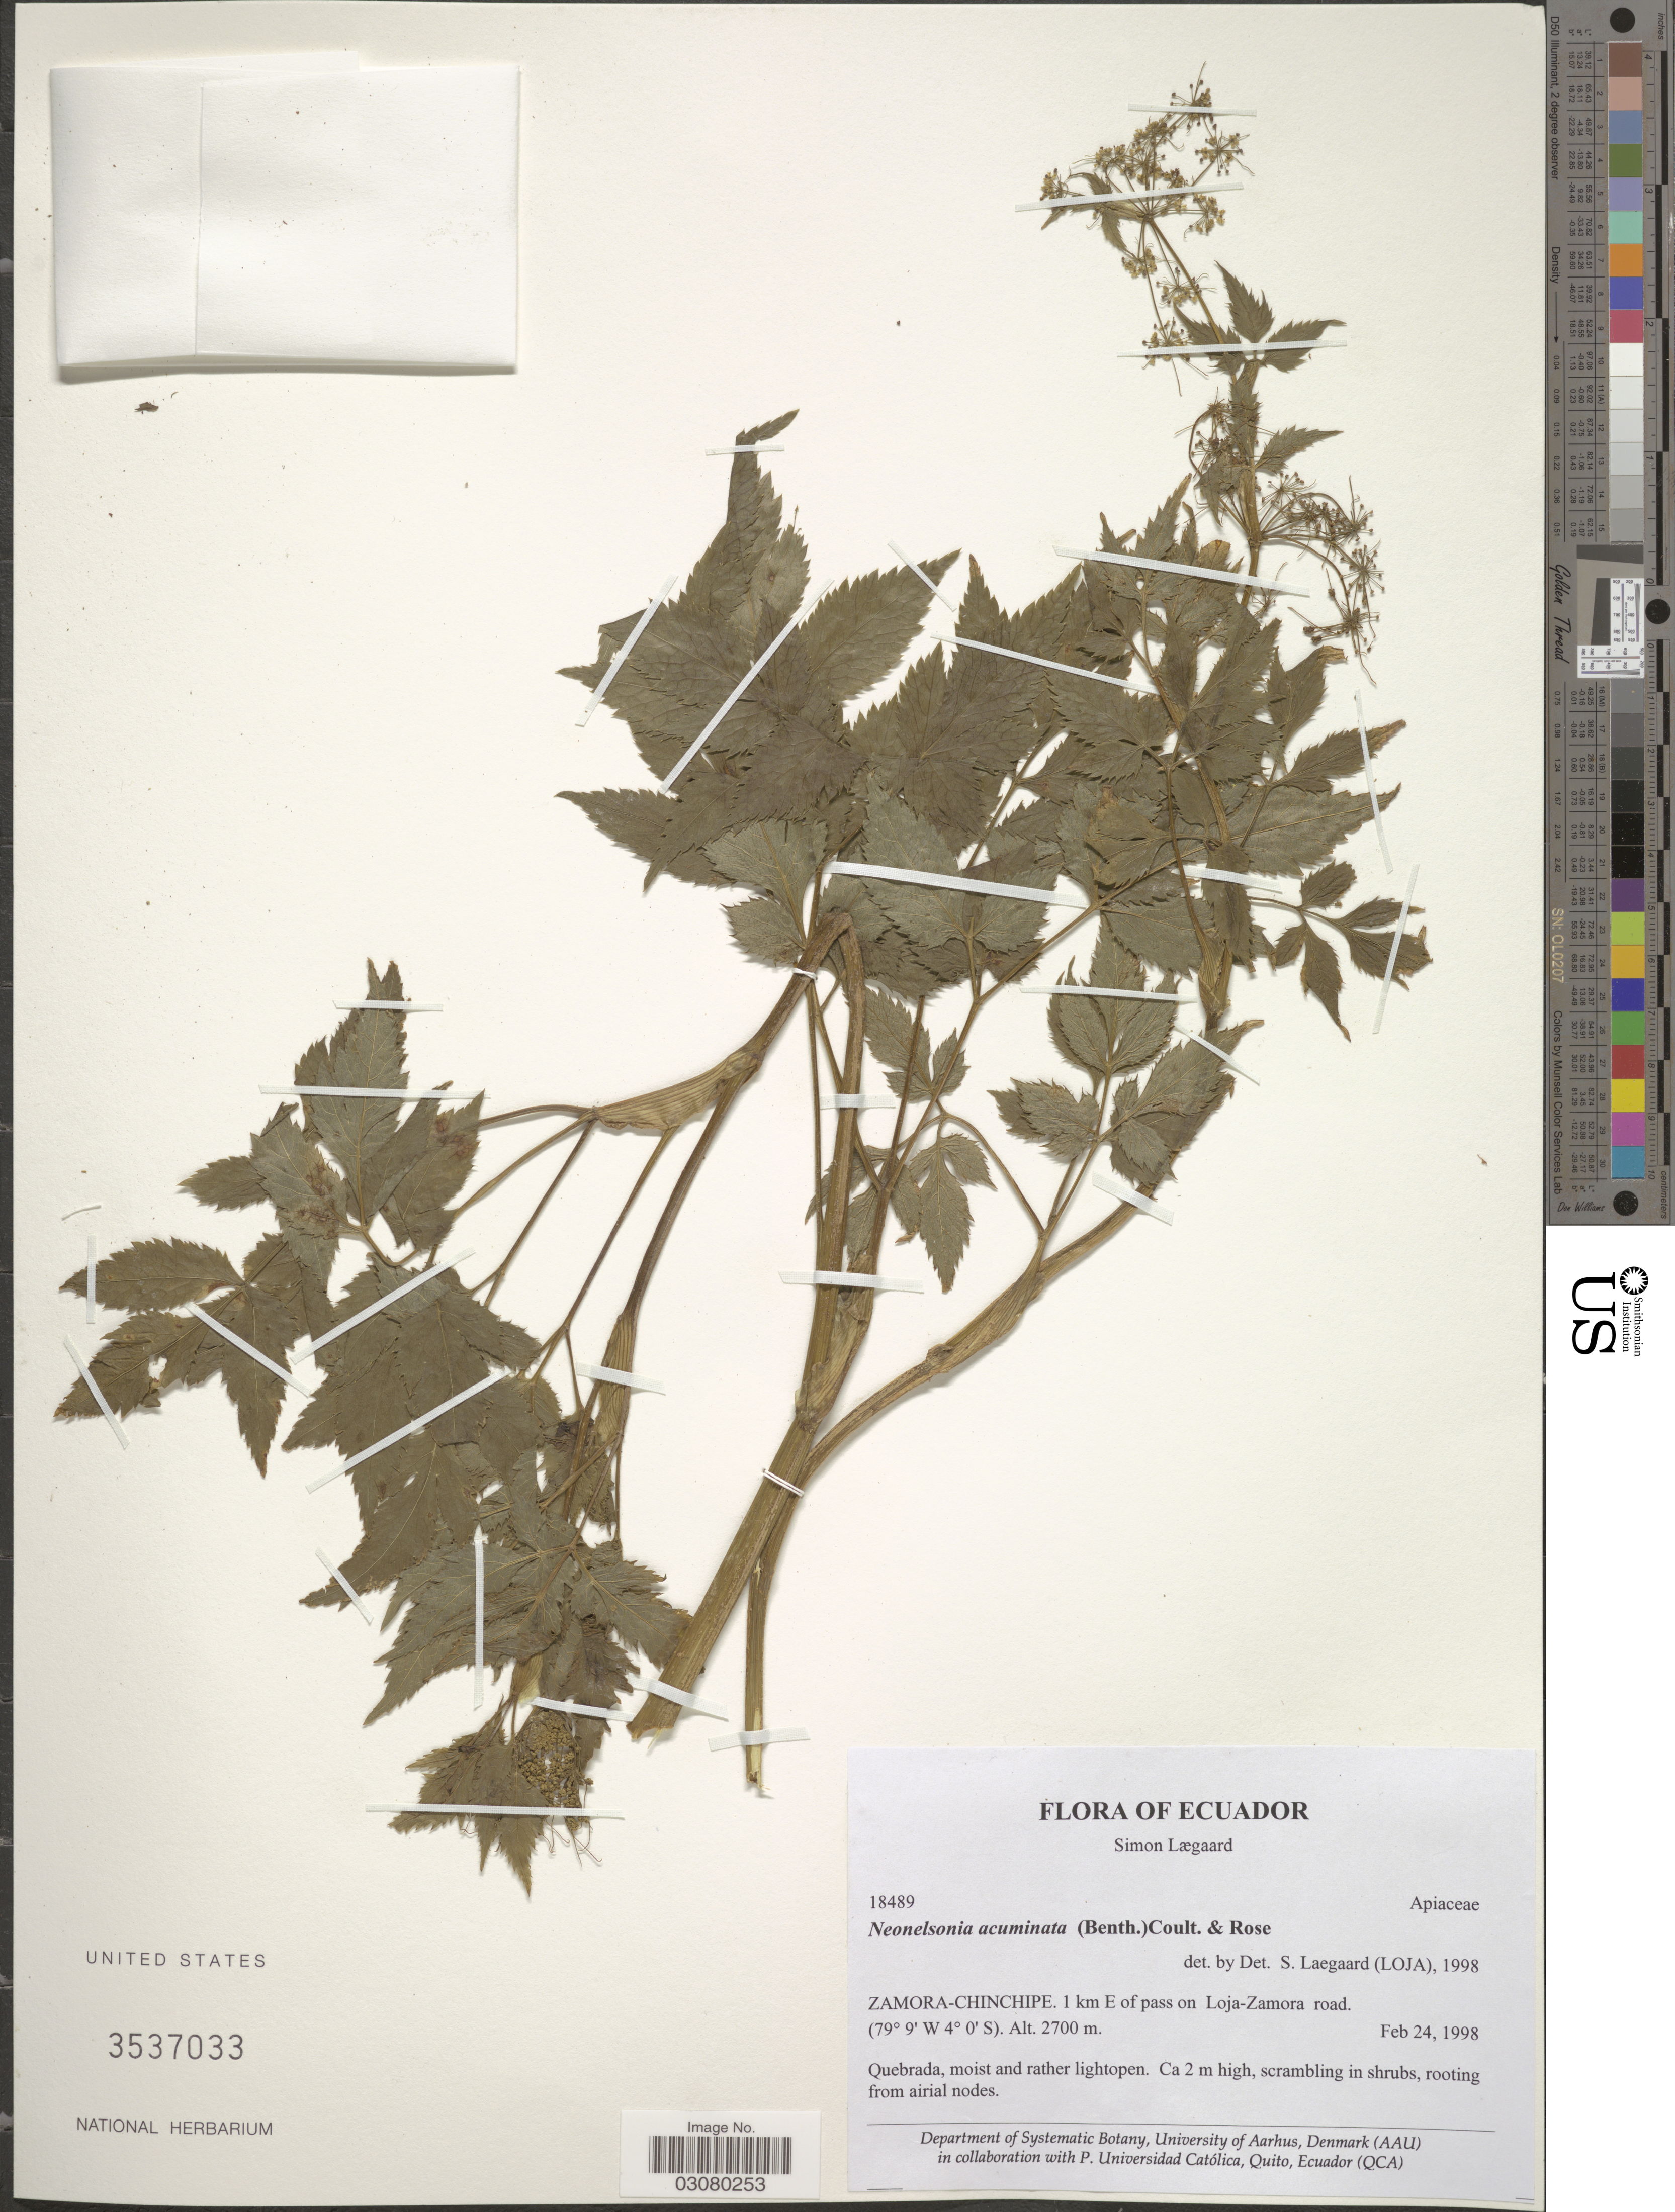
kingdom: Plantae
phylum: Tracheophyta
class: Magnoliopsida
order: Apiales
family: Apiaceae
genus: Neonelsonia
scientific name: Neonelsonia acuminata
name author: (Benth.) J.M. Coult. & Rose ex Drude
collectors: S. Lægaard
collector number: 18489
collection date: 1998-02-24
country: Ecuador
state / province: Zamora-Chinchipe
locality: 1 km E of pass on Loja-Zamora road.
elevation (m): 2700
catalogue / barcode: US 3537033